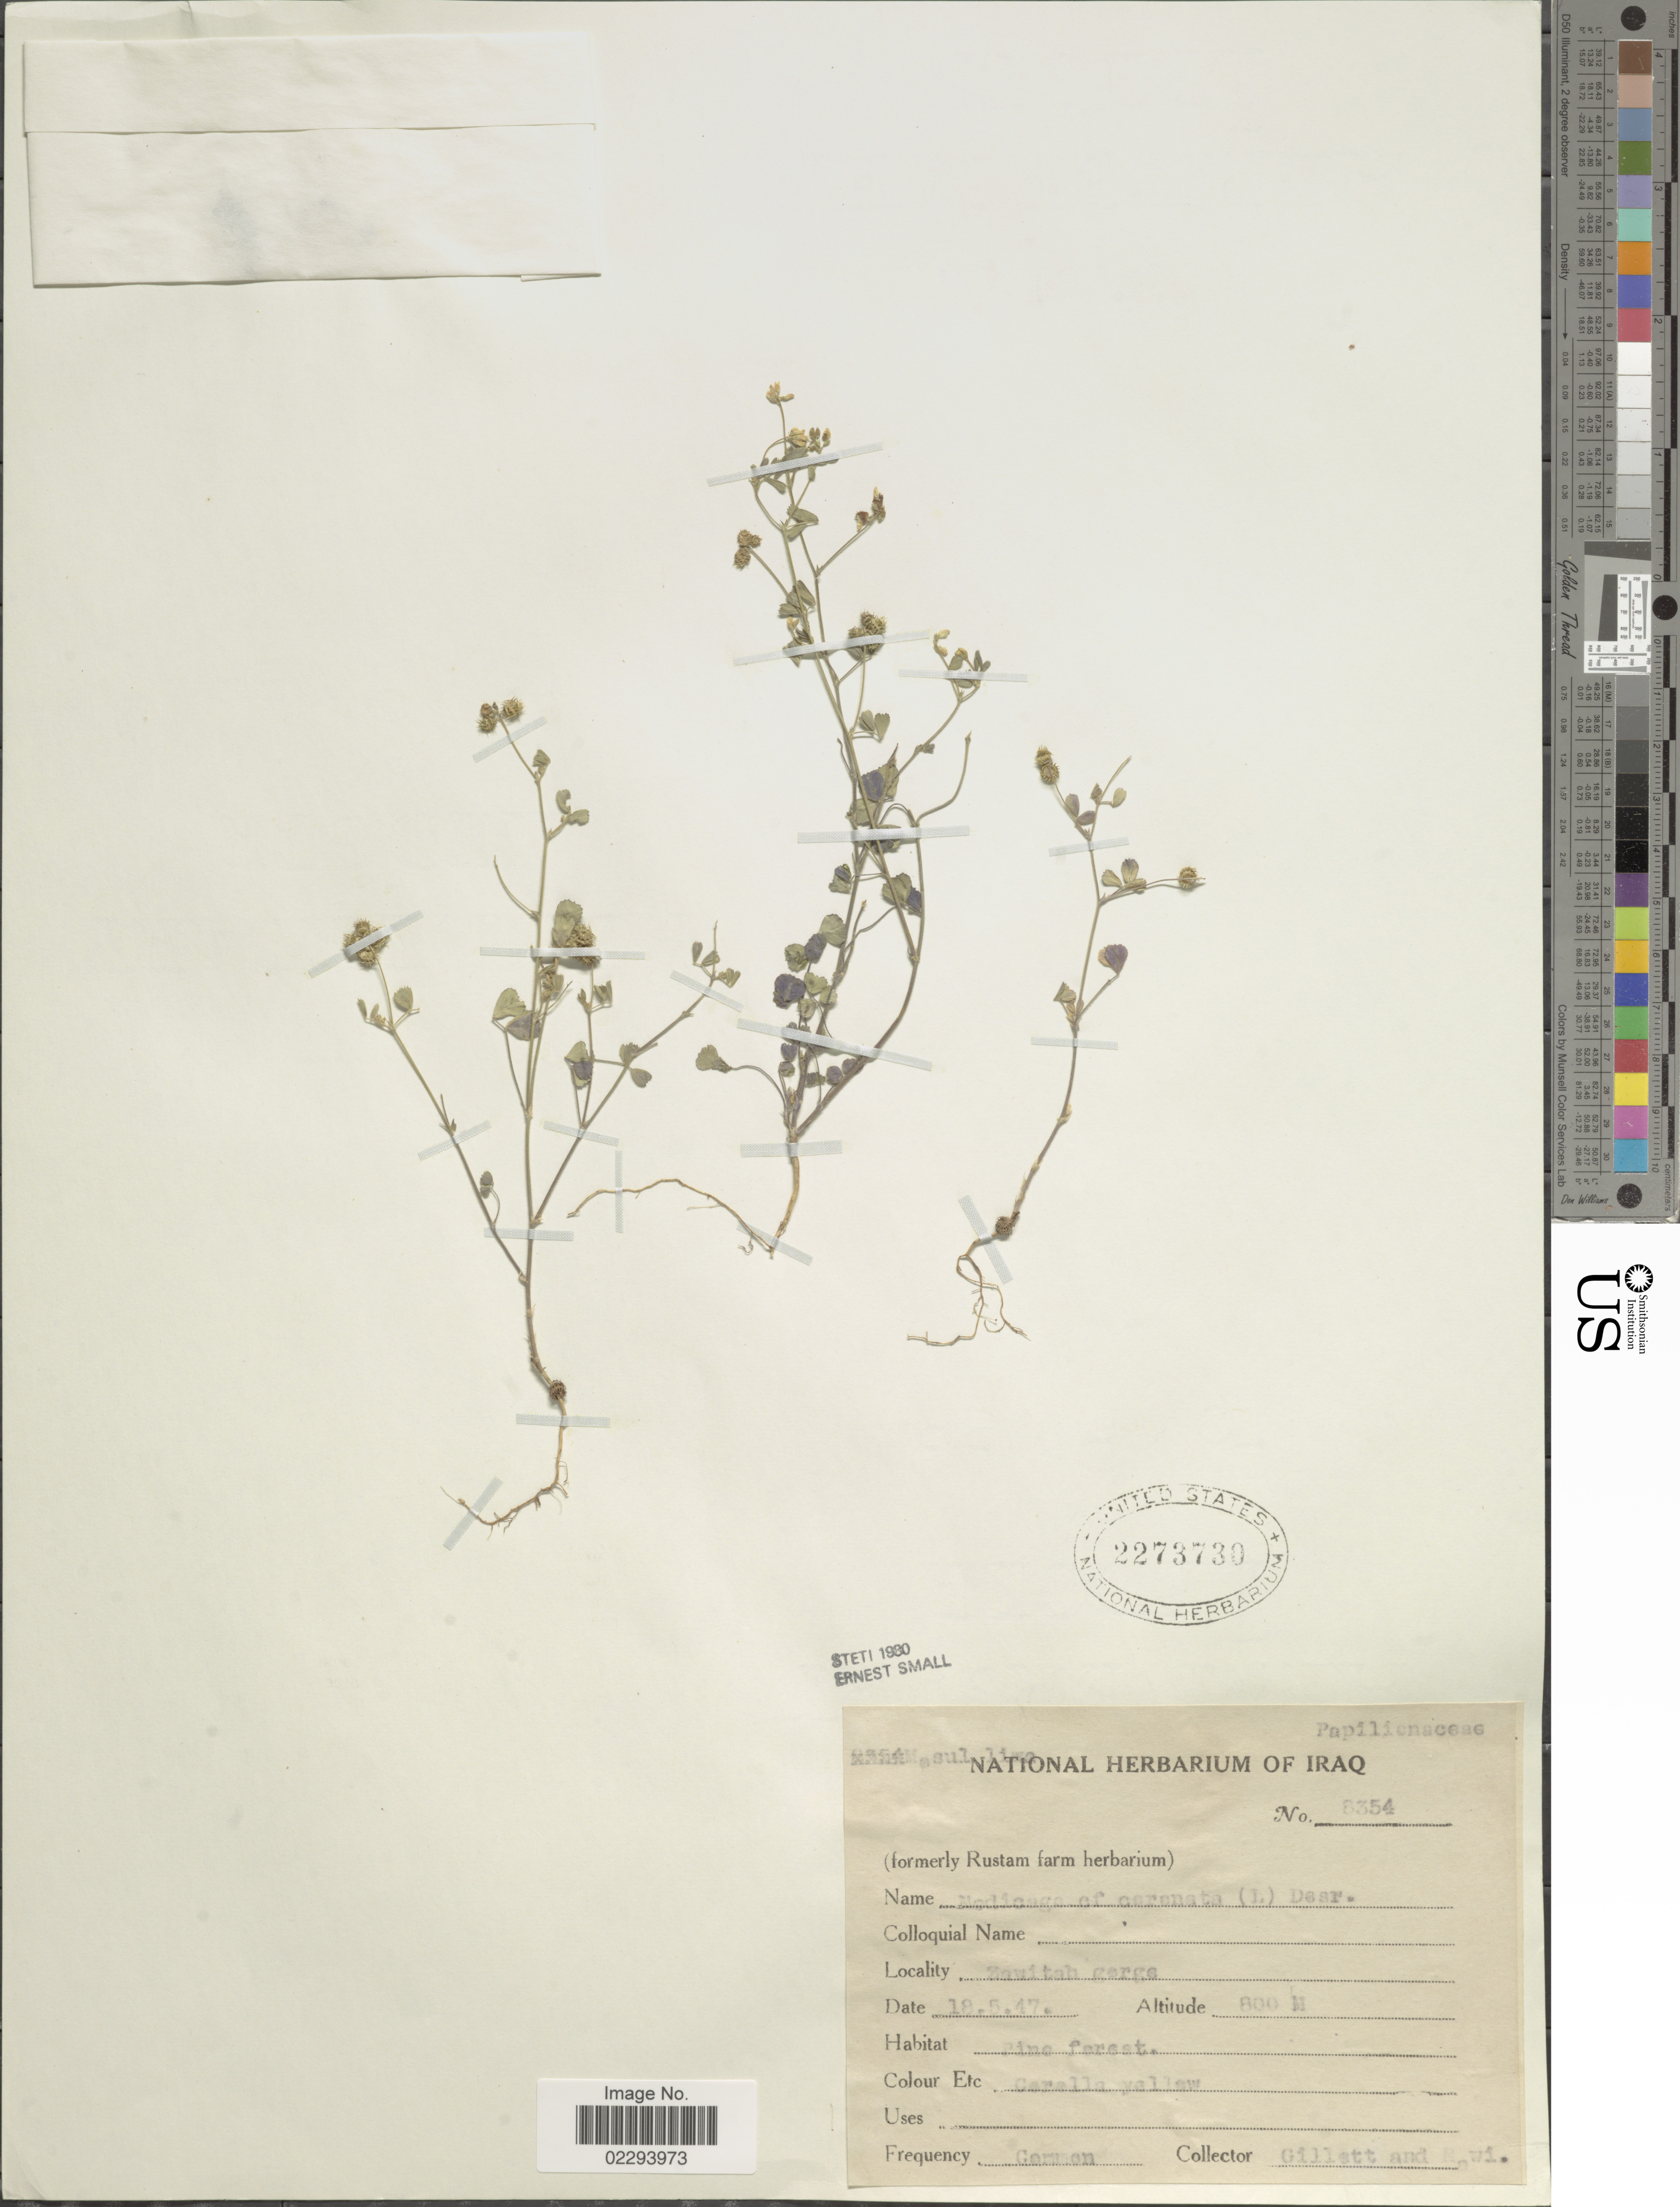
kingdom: Plantae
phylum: Tracheophyta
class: Magnoliopsida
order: Fabales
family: Fabaceae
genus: Medicago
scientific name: Medicago coronata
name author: (L.) Bartal.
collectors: Gillett, --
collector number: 8354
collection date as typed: Transcribed d/m/y: 18/5/47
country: Iraq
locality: Sanitah merg [interpreted].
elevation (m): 800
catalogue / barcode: US 2273739